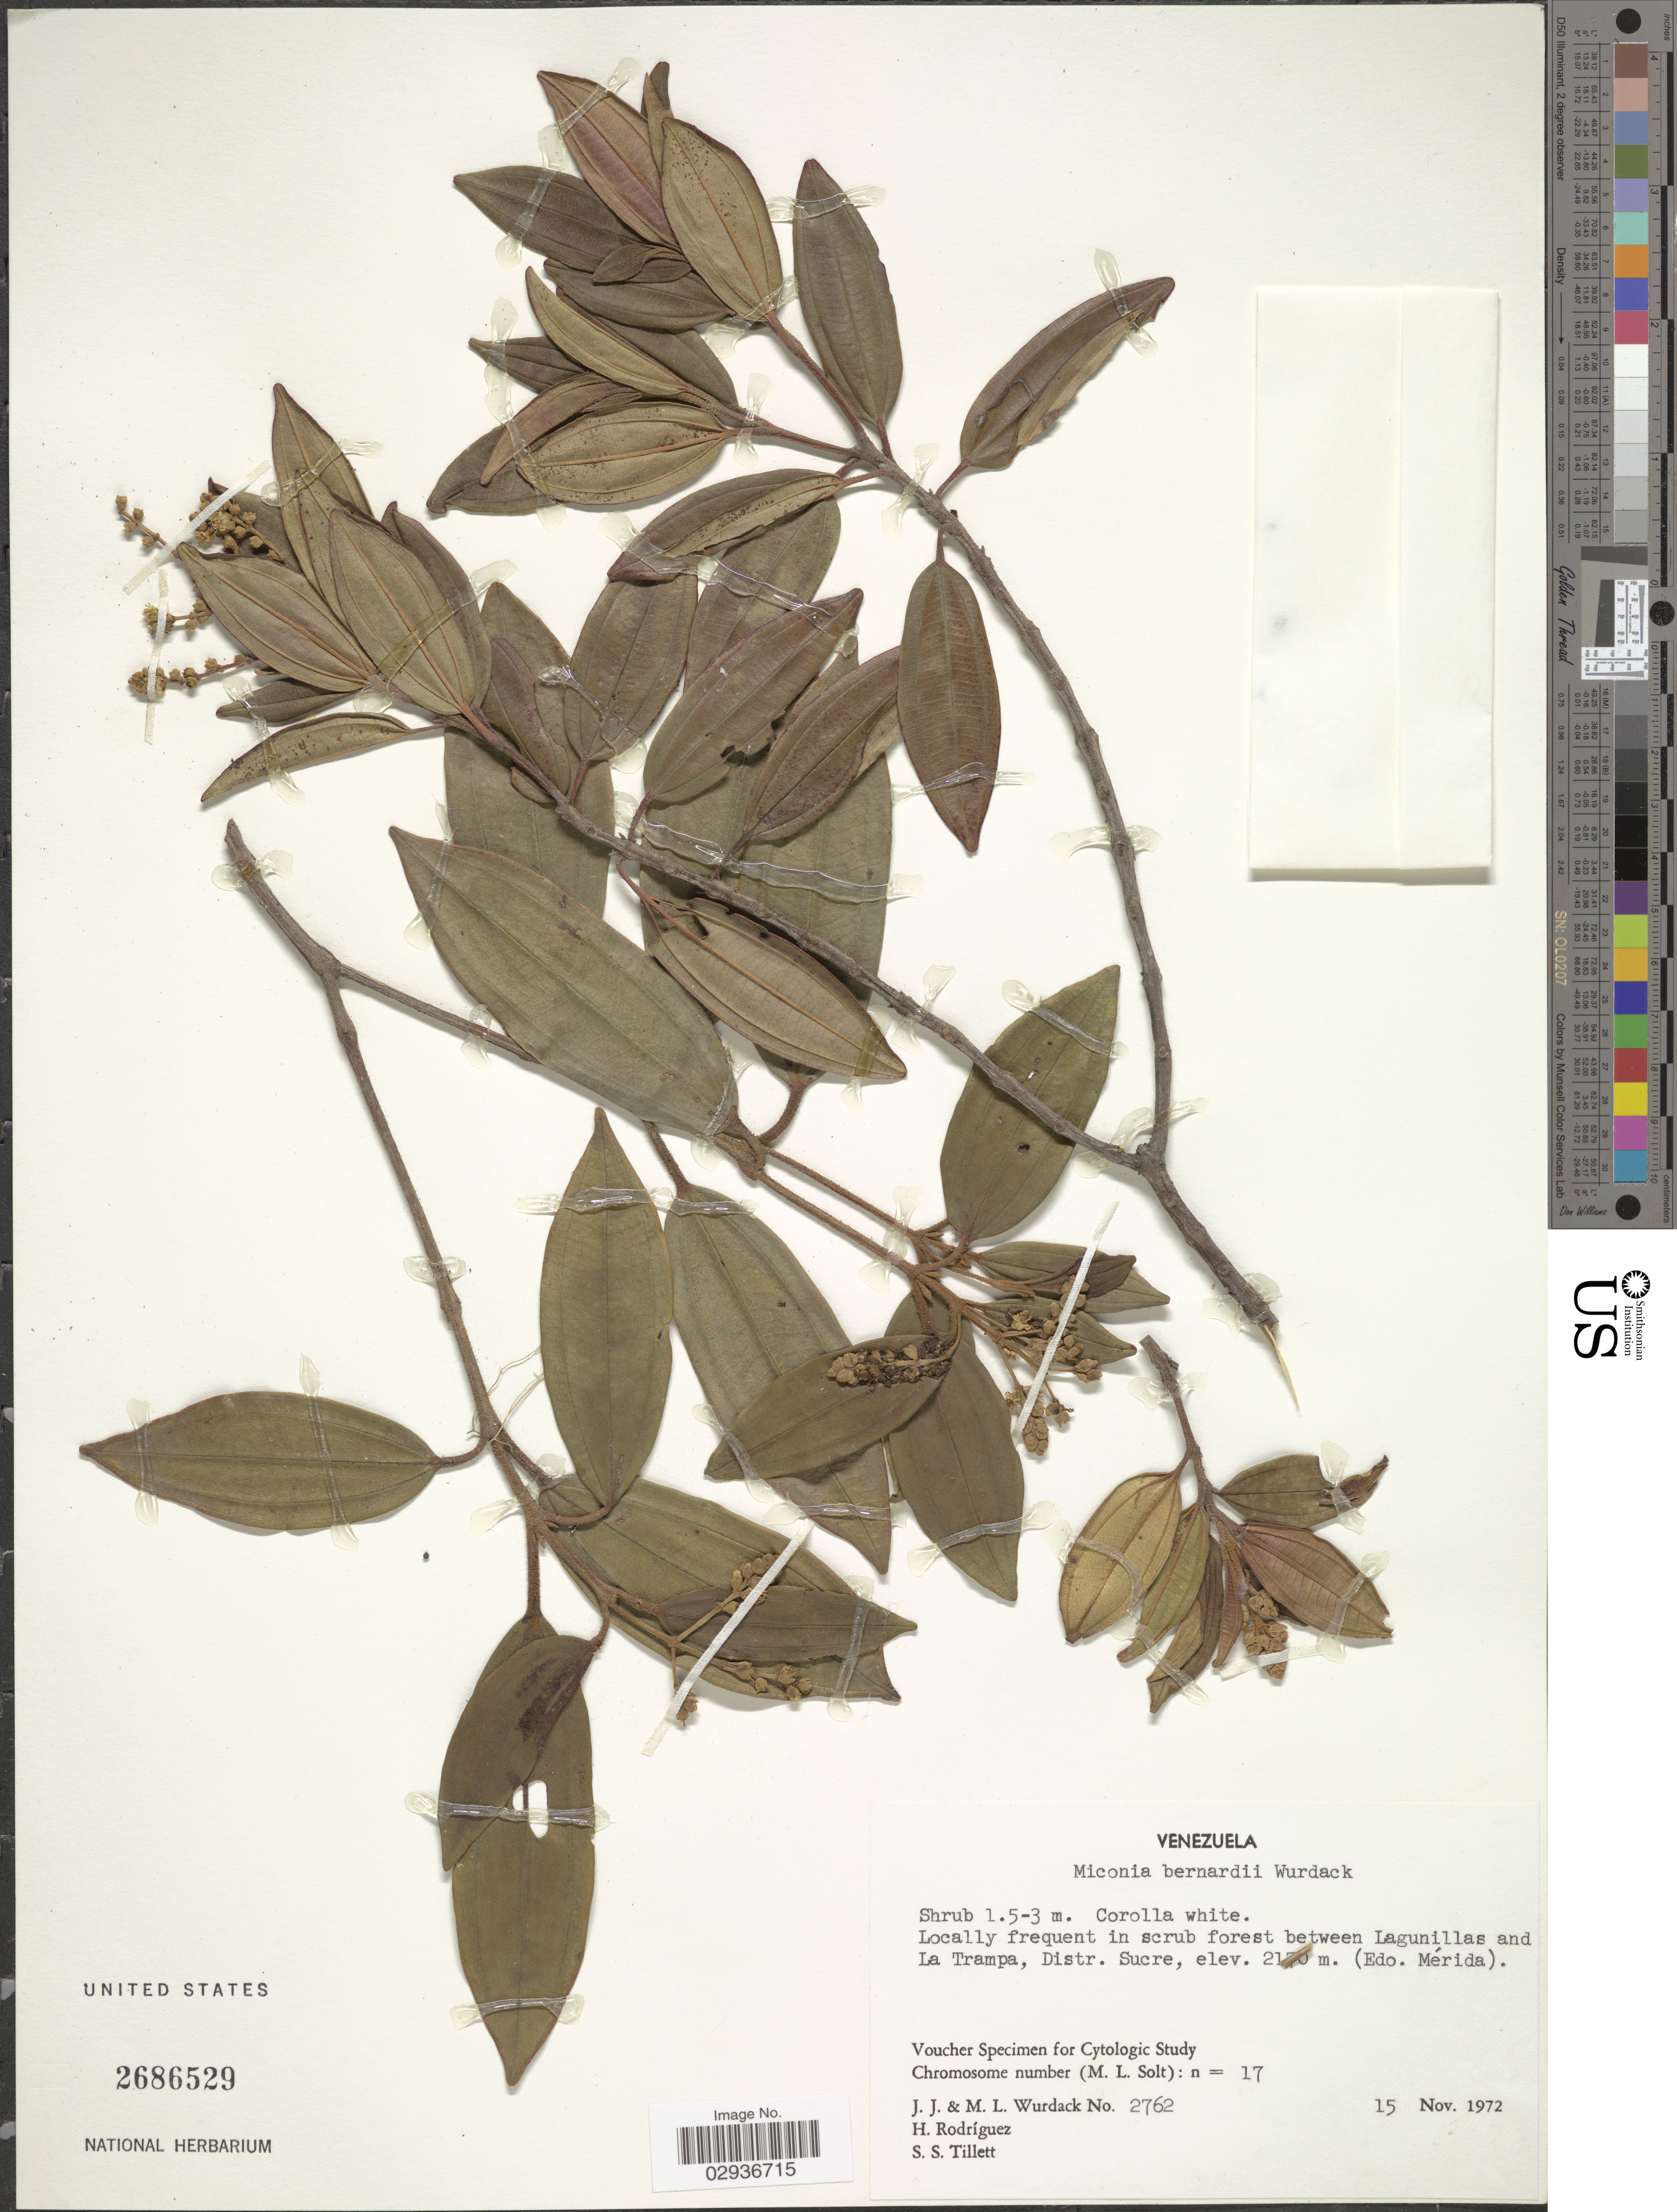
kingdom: Plantae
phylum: Tracheophyta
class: Magnoliopsida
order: Myrtales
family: Melastomataceae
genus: Miconia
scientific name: Miconia bernardii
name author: Wurdack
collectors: J. J. Wurdack, M. L. Wurdack, H. Rodríguez & S. S. Tillett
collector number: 2762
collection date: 1972-11-15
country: Venezuela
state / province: Mérida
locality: Between Lagunillas and La Trampa, Distr. Sucre.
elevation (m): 2170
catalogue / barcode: US 2686529